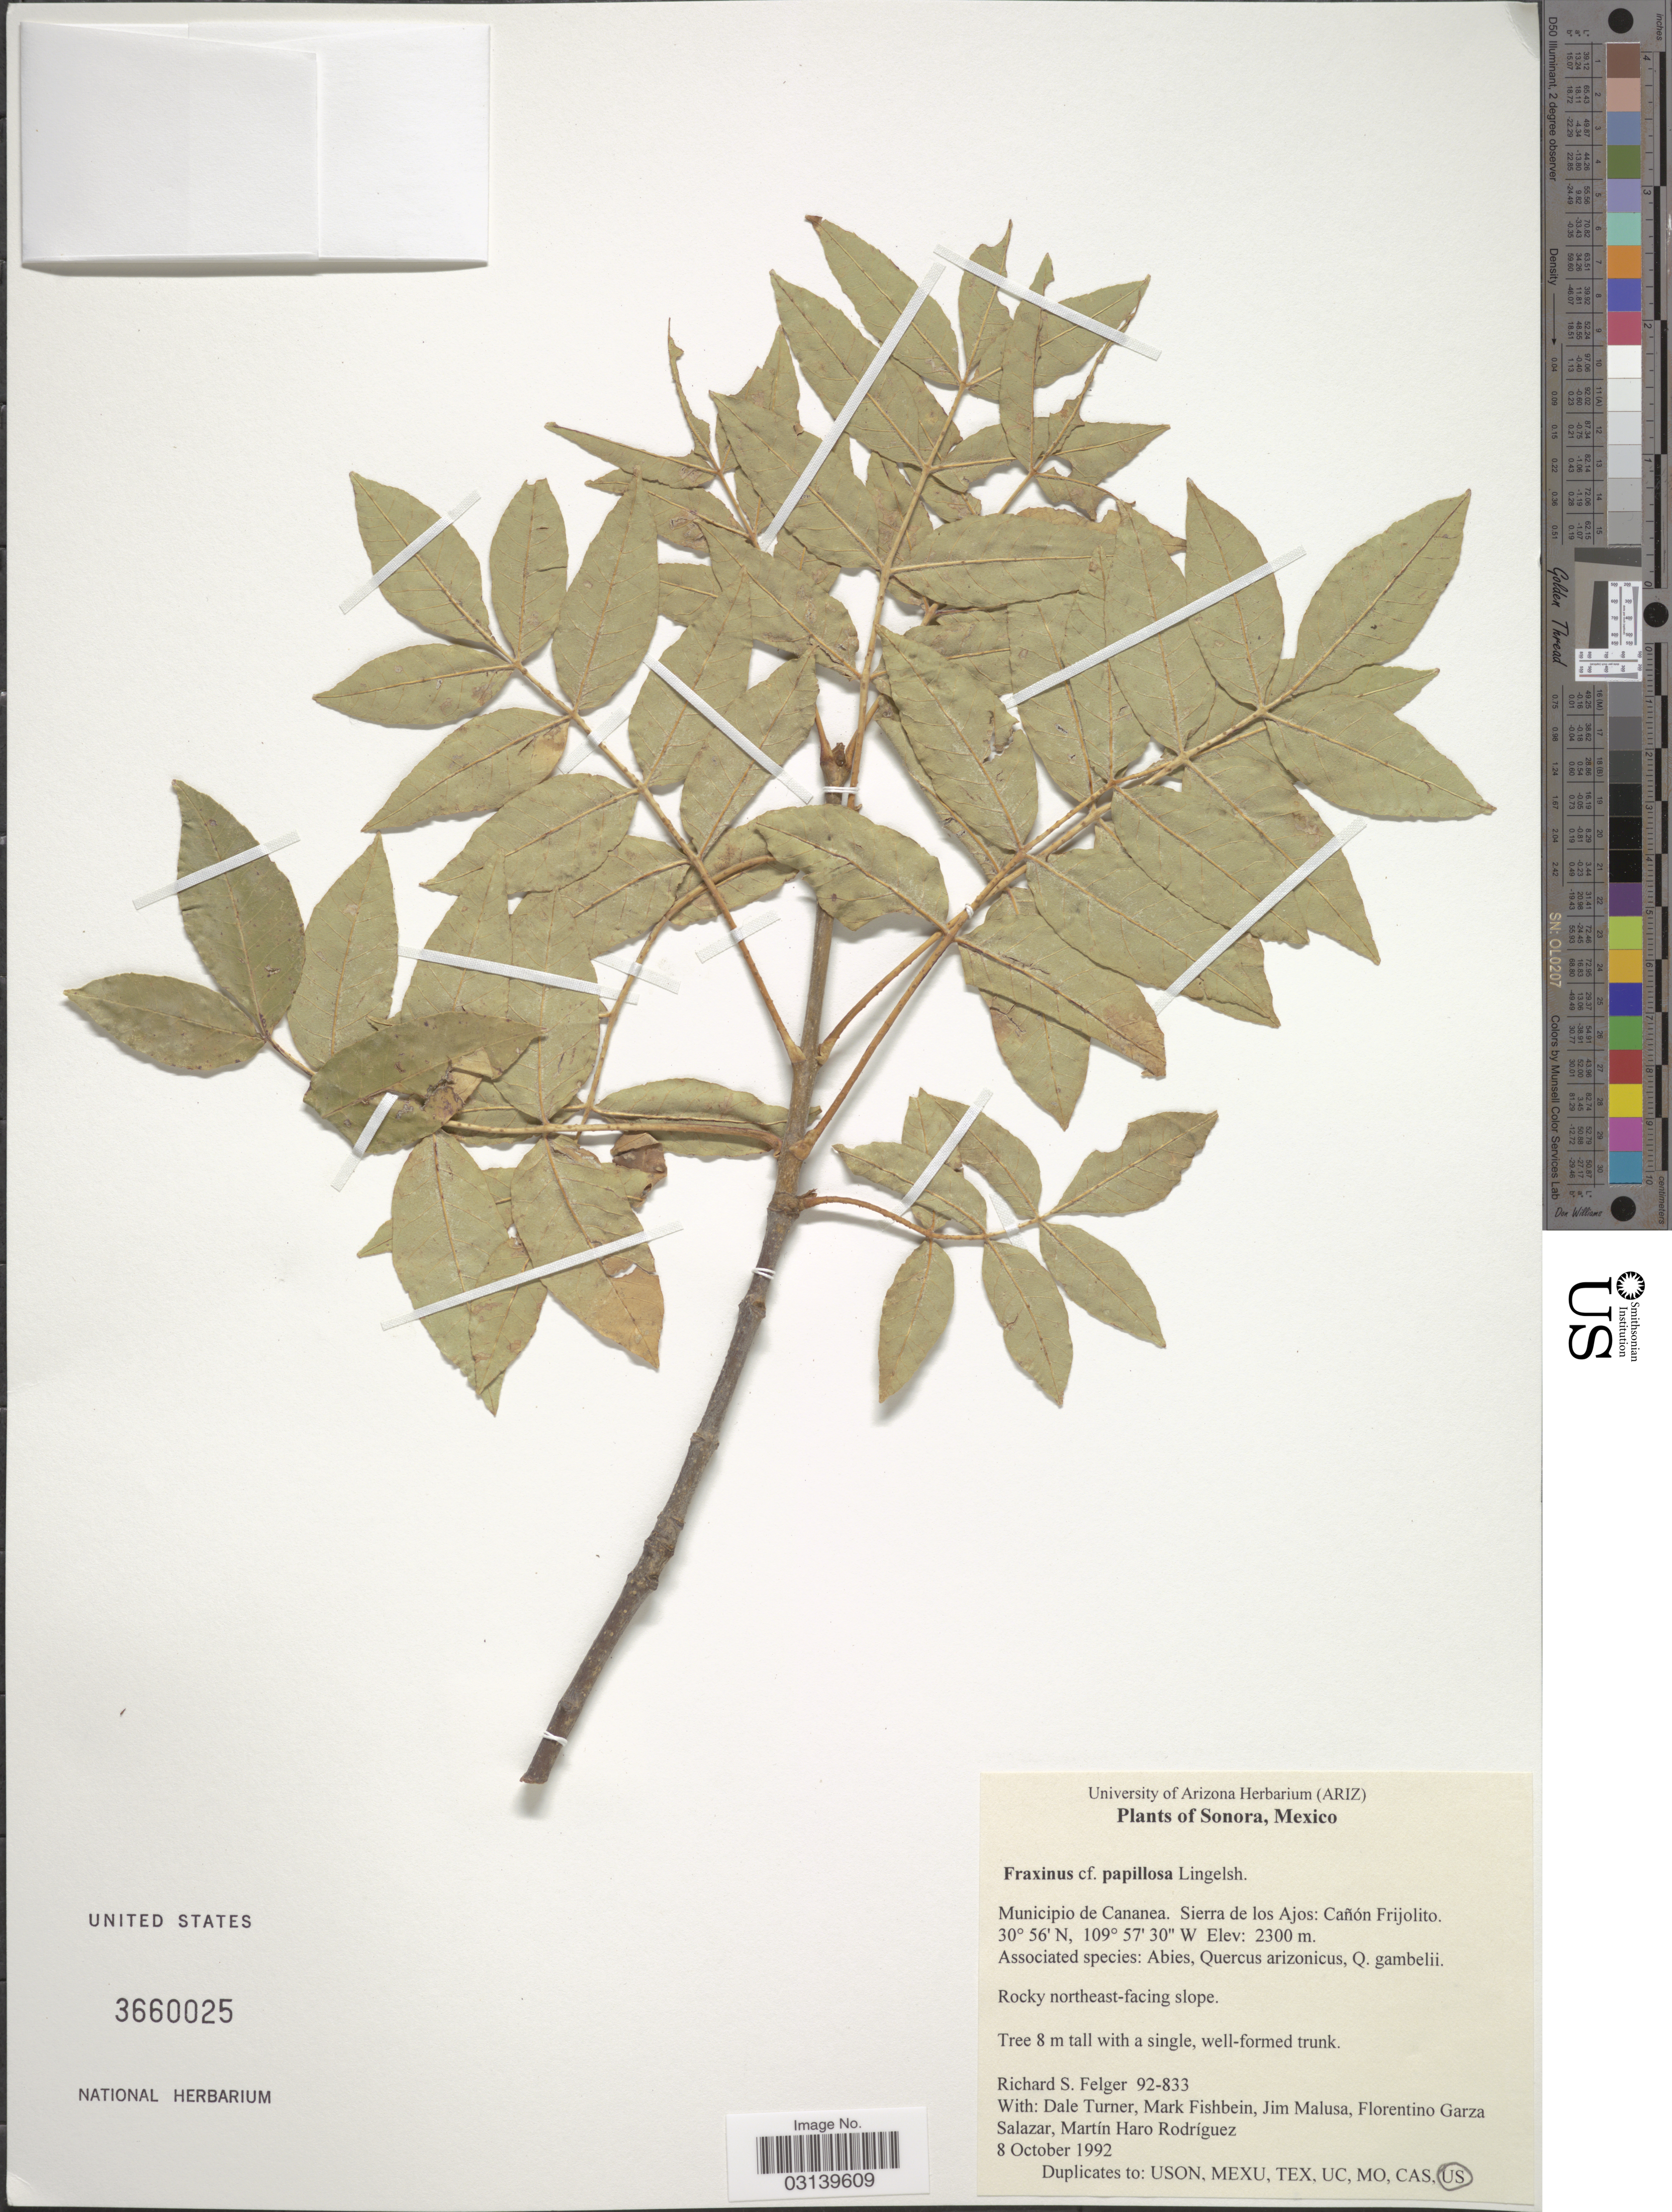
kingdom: Plantae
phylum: Tracheophyta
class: Magnoliopsida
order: Lamiales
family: Oleaceae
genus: Fraxinus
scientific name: Fraxinus papillosa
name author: Lingelsh.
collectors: R. S. Felger, D. Turner, M. Fishbein, J. Malusa & et al.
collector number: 92-833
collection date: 1992-10-08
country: Mexico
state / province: Sonora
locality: Municipio de Cananea. Sierra de los Ajos: Cañón Frijolito.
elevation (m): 2300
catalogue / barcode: US 3660025